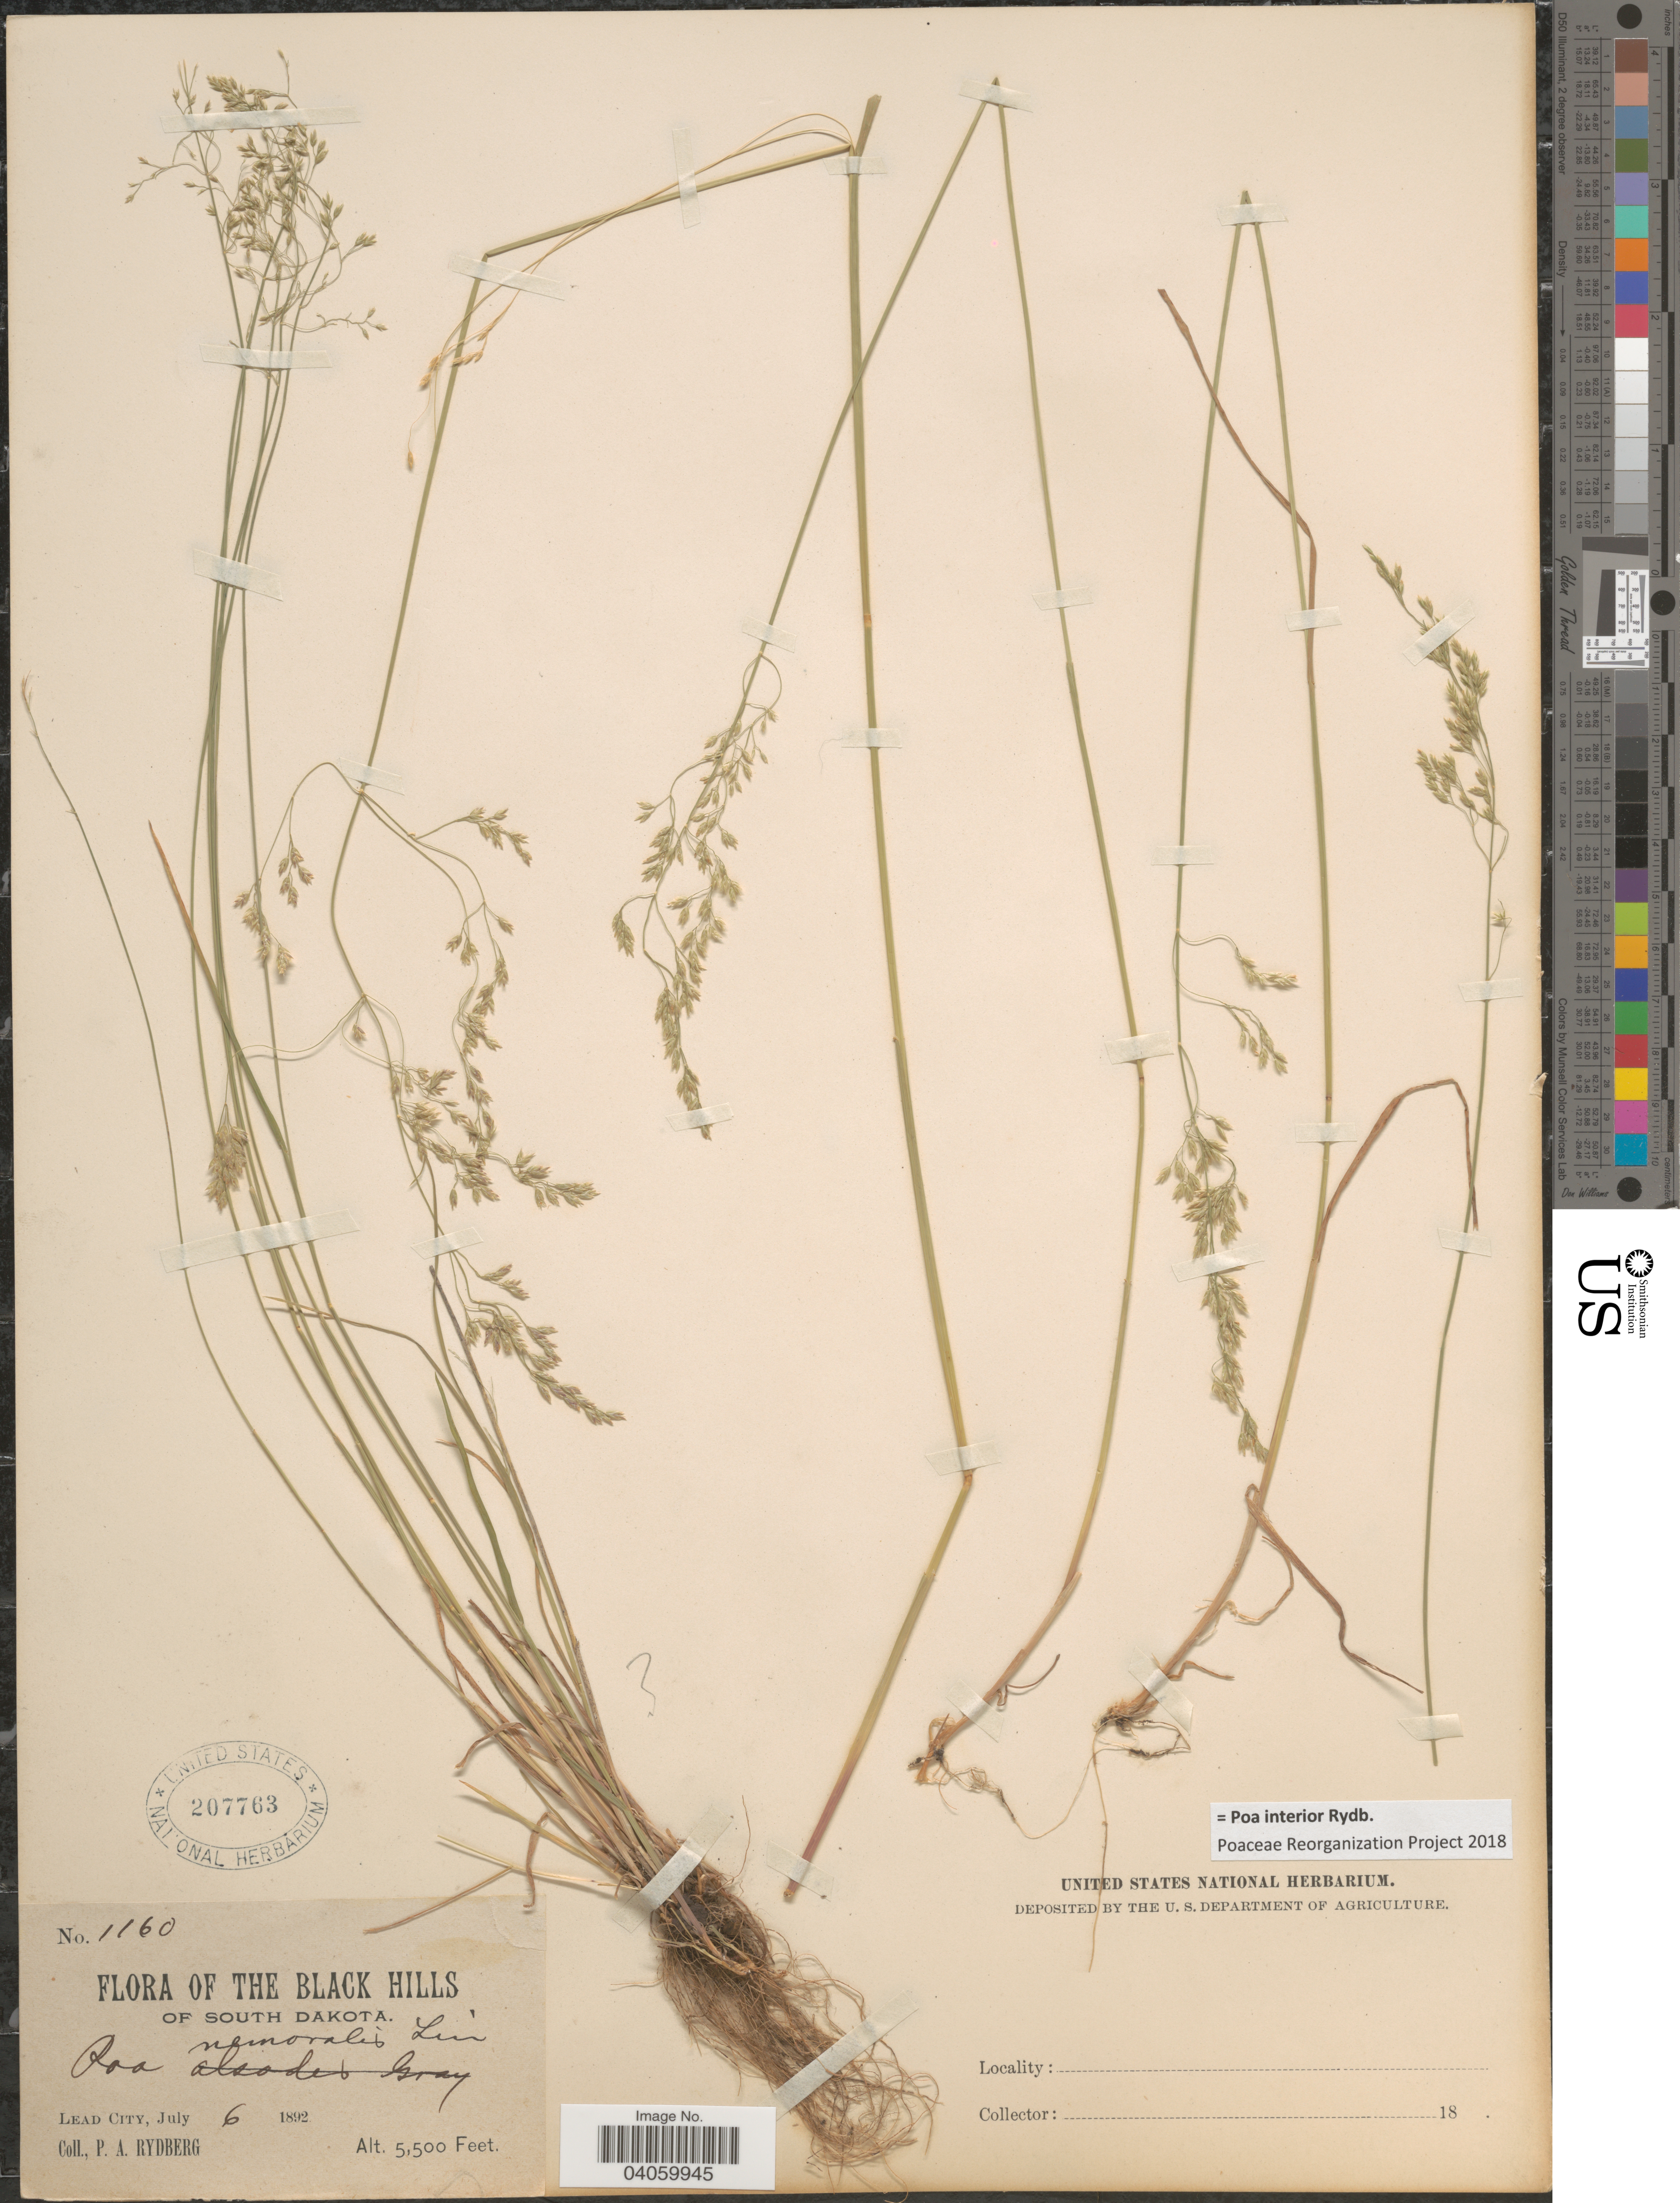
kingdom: Plantae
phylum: Tracheophyta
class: Liliopsida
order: Poales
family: Poaceae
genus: Poa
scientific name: Poa interior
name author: Rydb.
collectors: P. A. Rydberg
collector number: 1160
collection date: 1892-07-06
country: United States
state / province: South Dakota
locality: The Black Hills of South Dakota. Lead City.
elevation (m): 1676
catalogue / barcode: US 207763